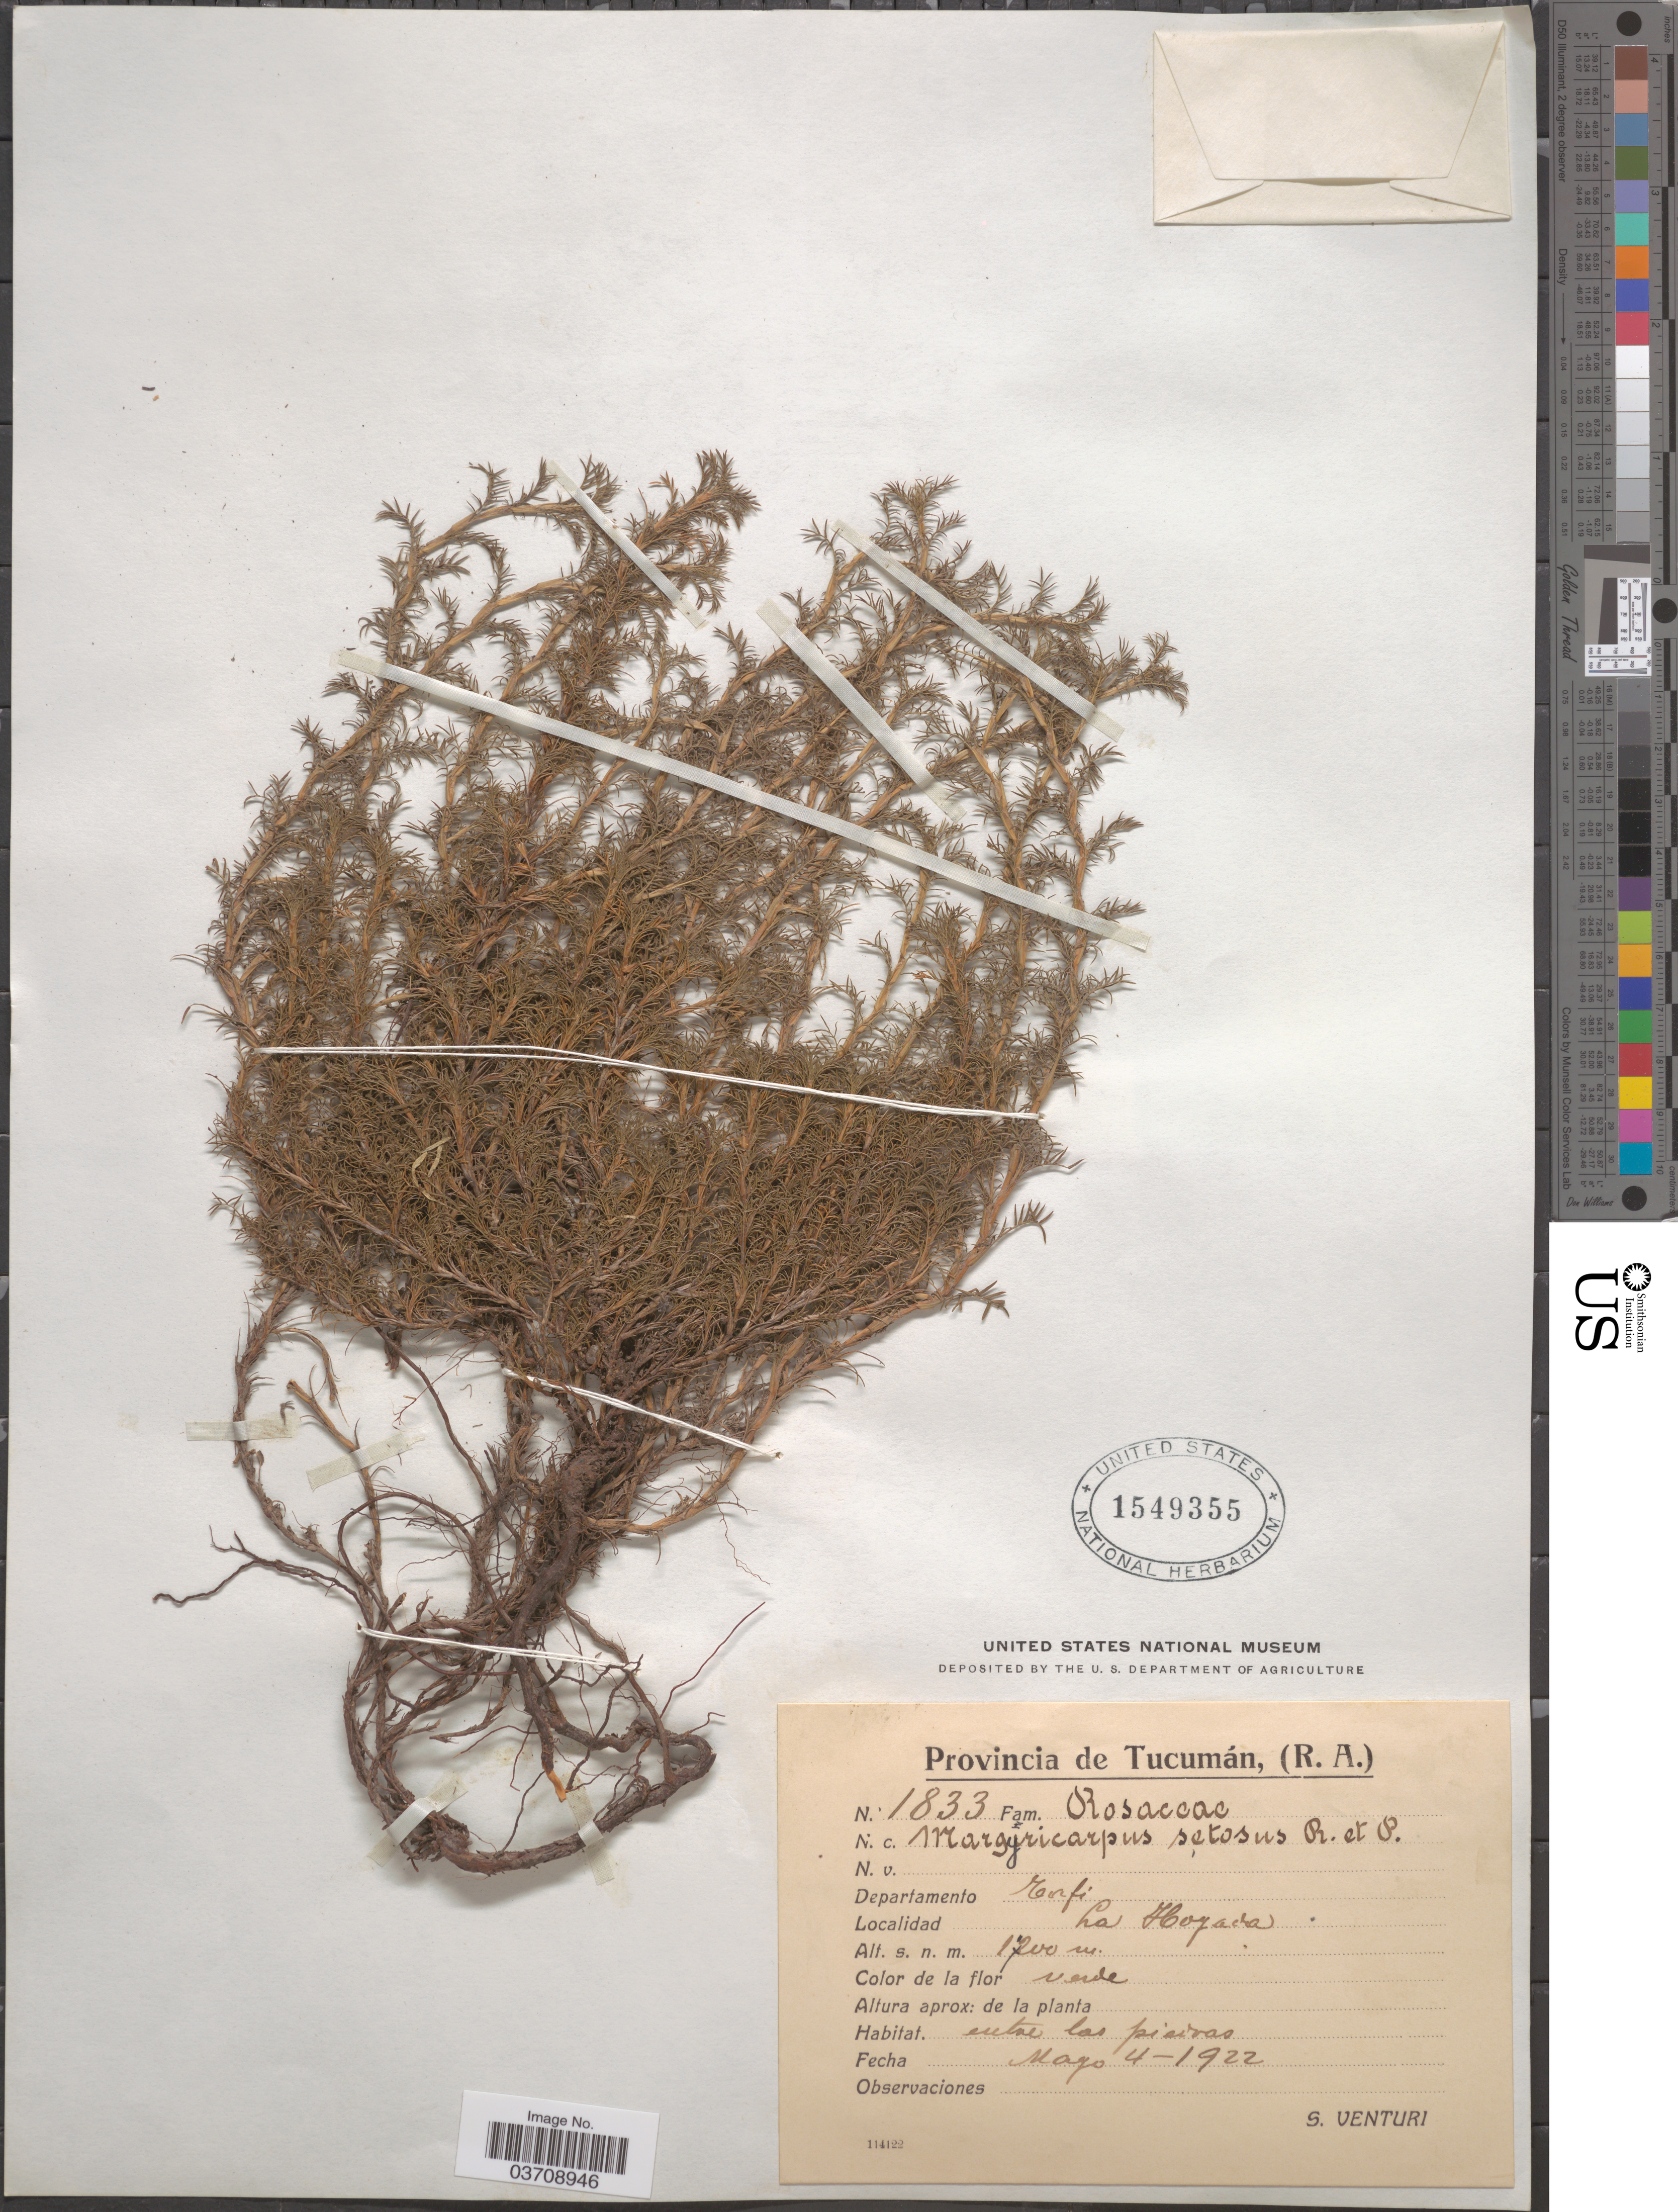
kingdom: Plantae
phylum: Tracheophyta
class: Magnoliopsida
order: Rosales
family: Rosaceae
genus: Margyricarpus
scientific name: Margyricarpus pinnatus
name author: (Lam.) Kuntze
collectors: S. Venturi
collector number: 1833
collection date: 1922-05-04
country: Argentina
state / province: Tucuman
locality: Departamento Tafi. La Hoyada.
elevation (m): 1700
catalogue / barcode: US 1549355